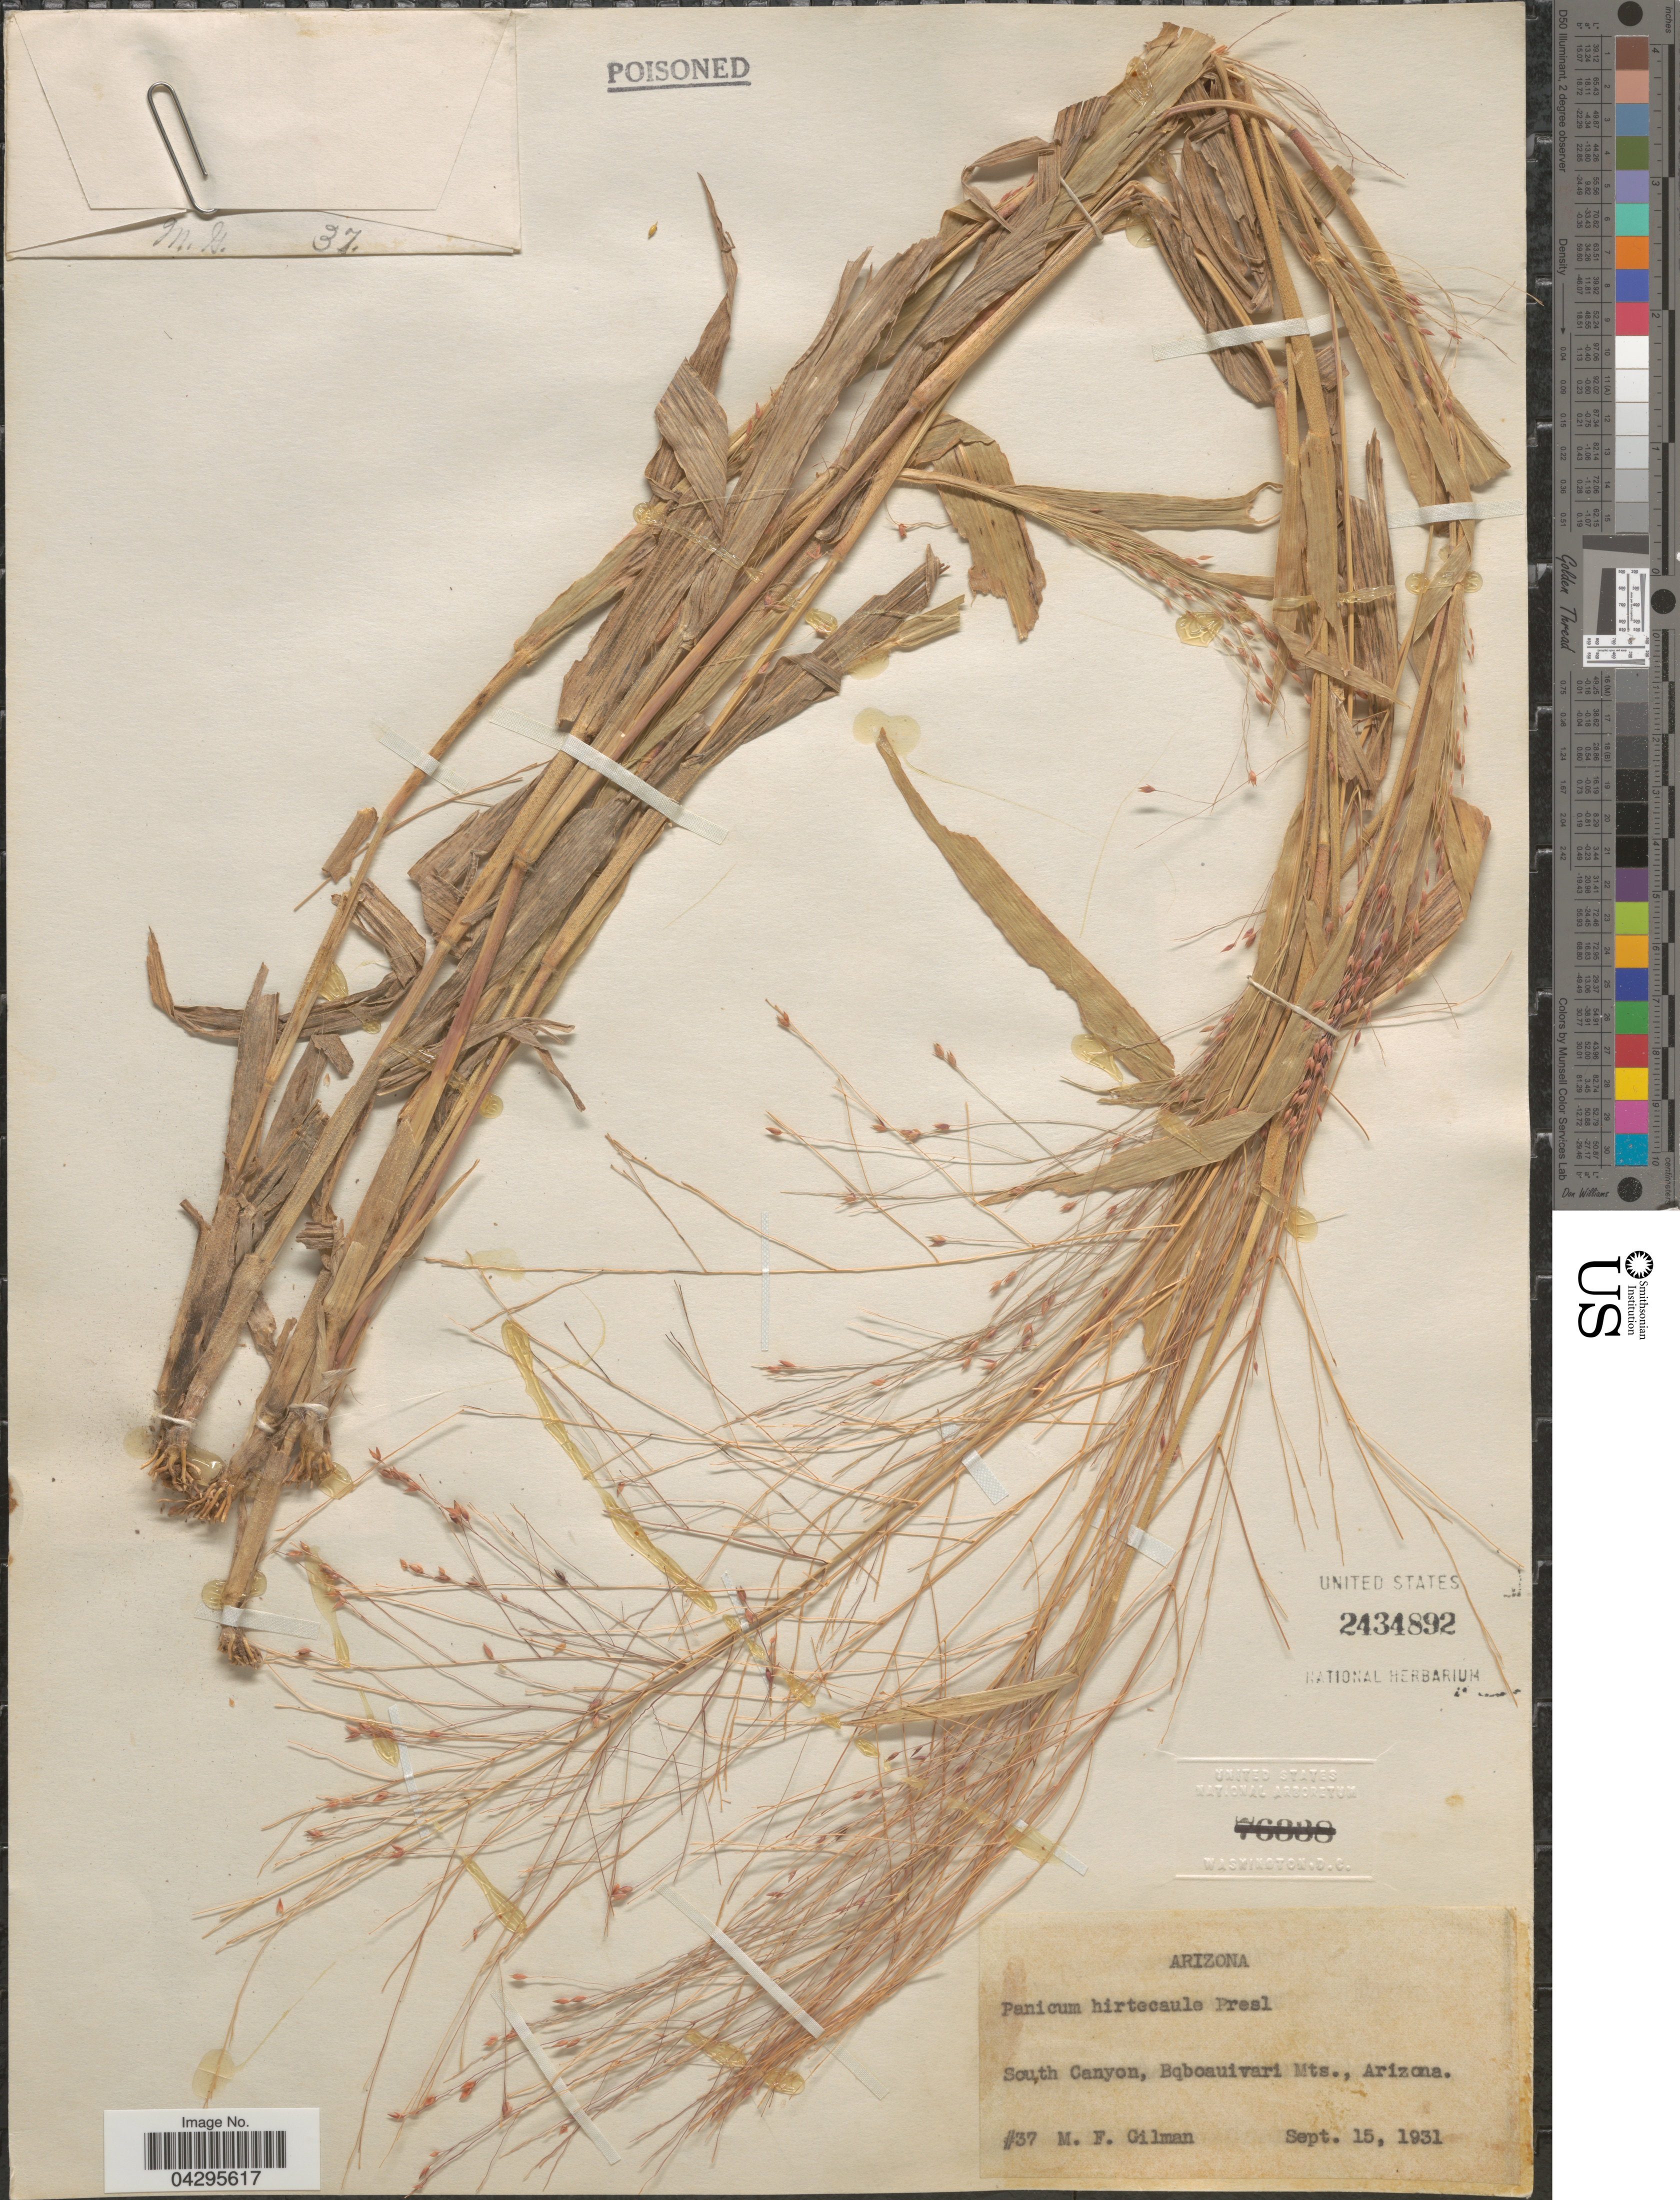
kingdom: Plantae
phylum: Tracheophyta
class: Liliopsida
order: Poales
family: Poaceae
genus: Panicum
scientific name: Panicum hirticaule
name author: J. Presl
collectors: M. F. Gilman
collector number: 37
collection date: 1931-09-15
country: United States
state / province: Arizona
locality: South Canyon, Bqboauivari Mts.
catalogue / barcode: US 2434892